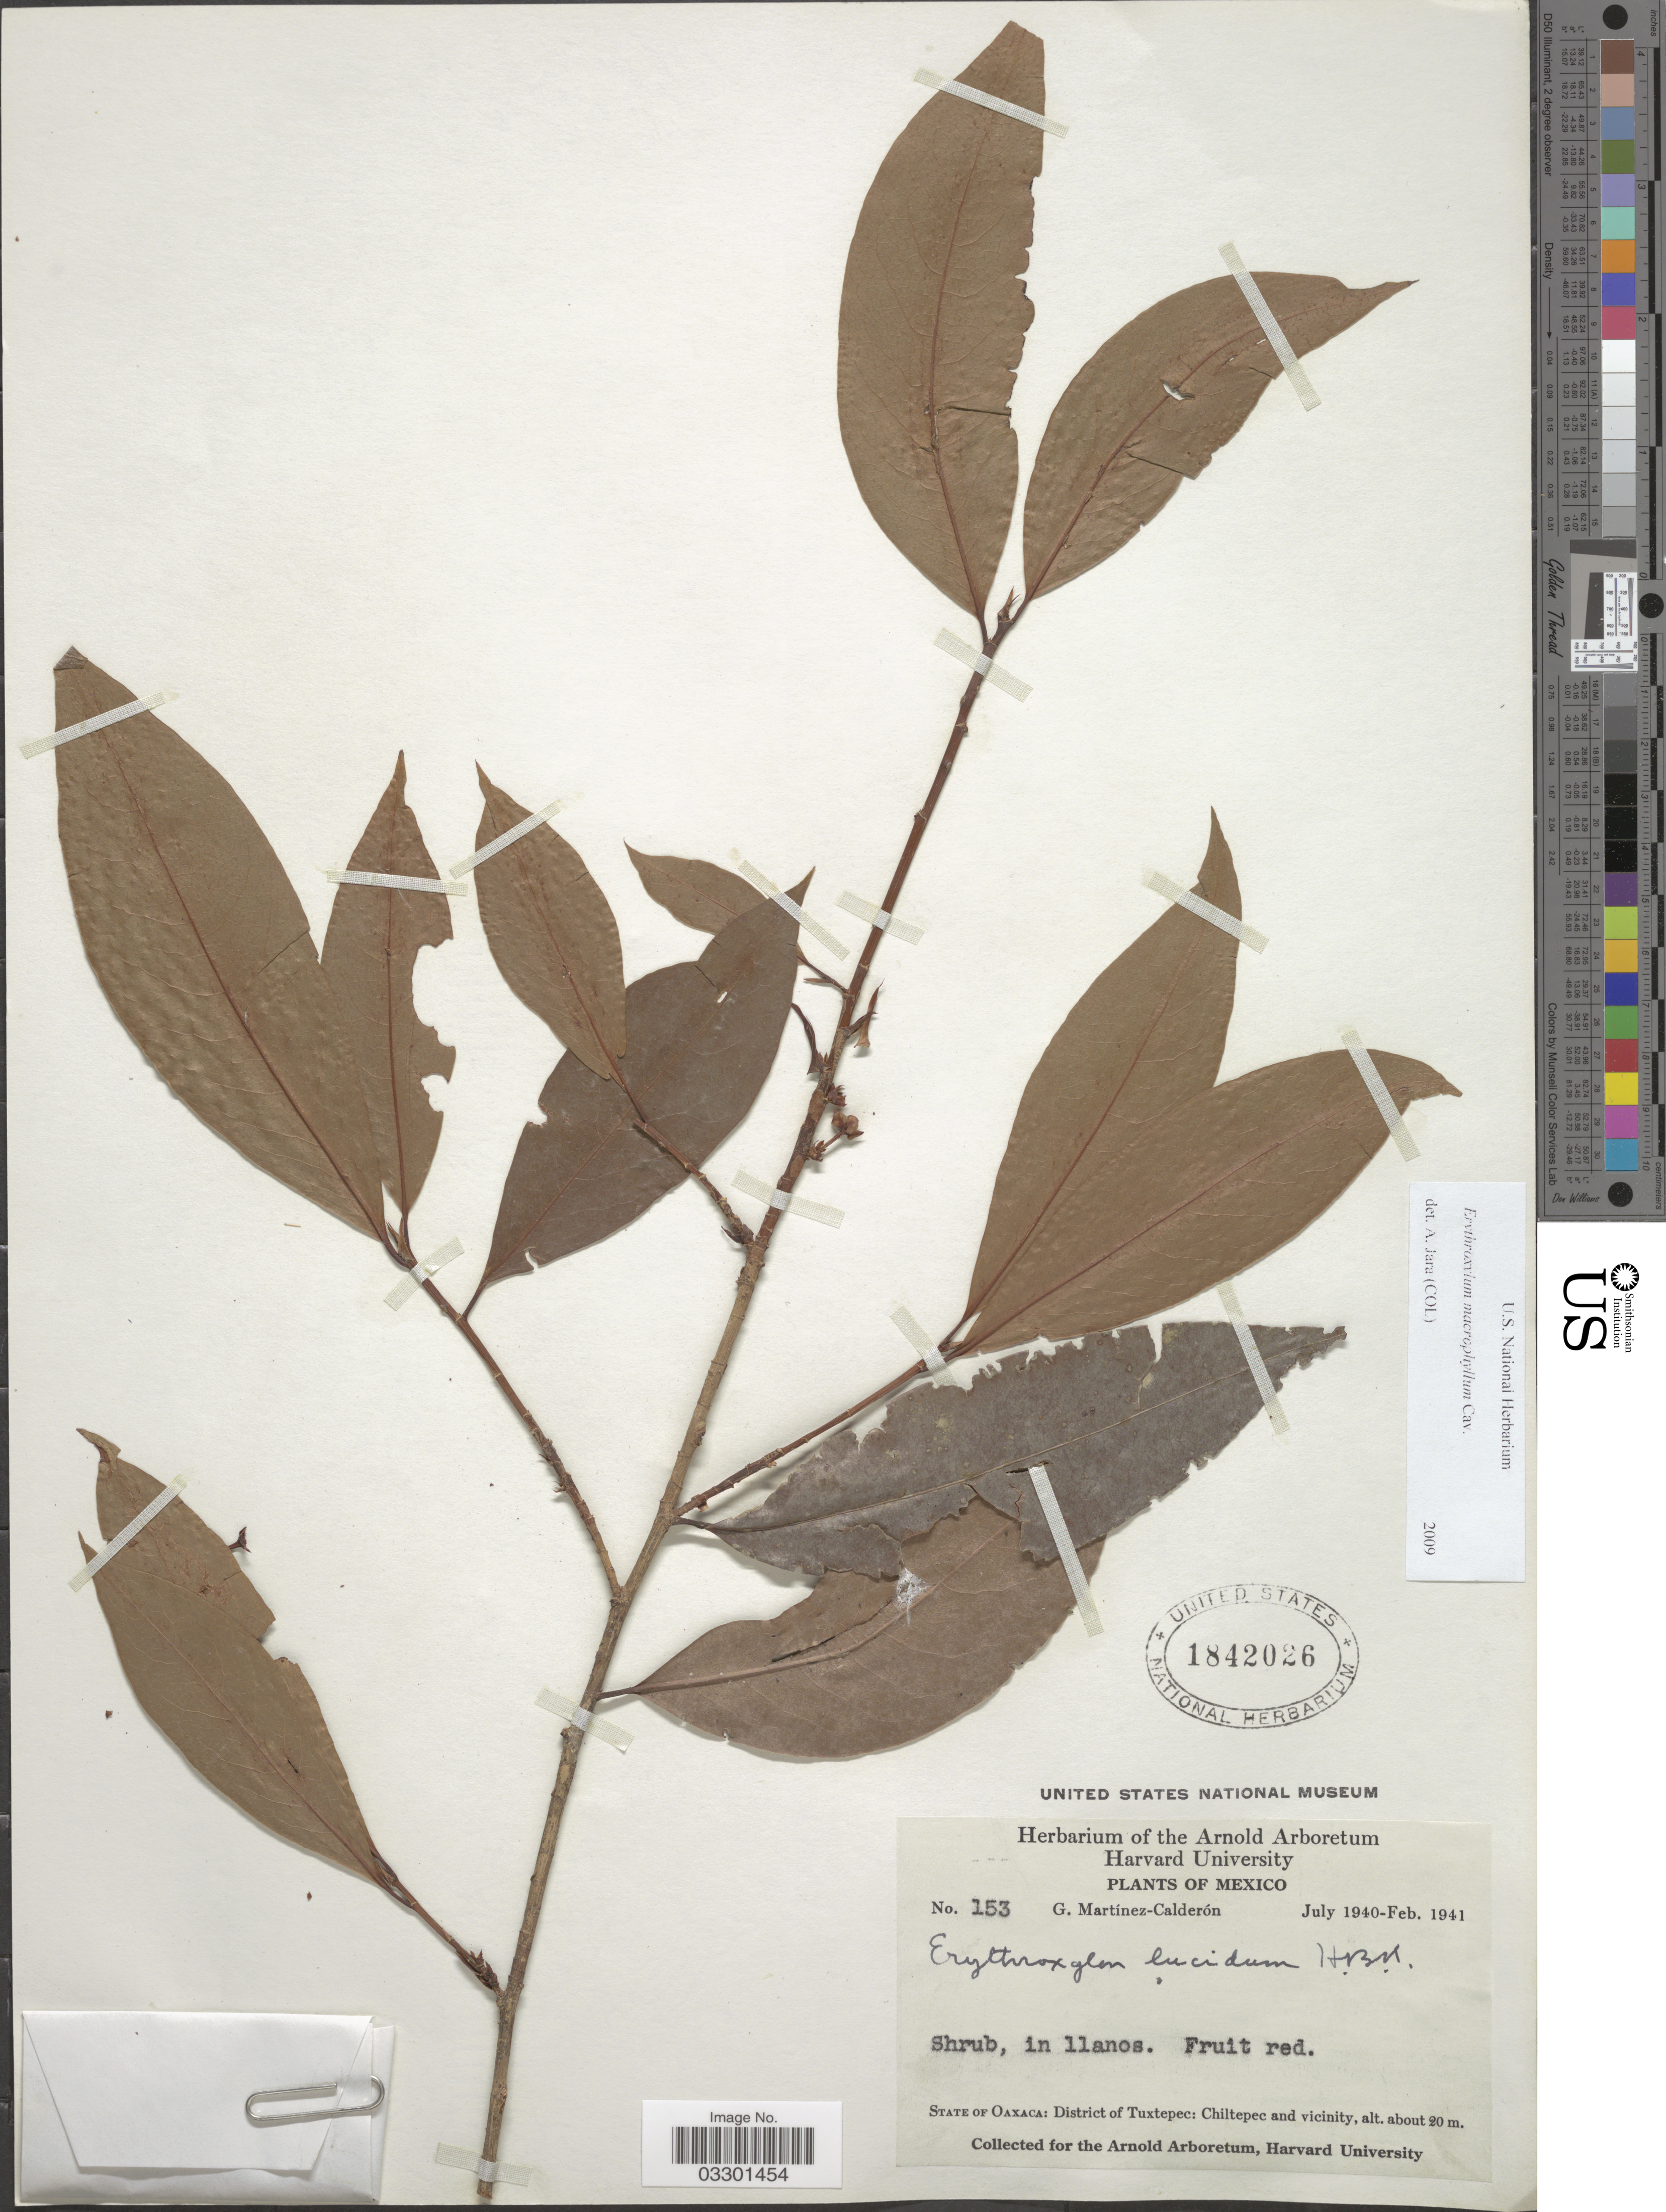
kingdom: Plantae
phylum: Tracheophyta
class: Magnoliopsida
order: Malpighiales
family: Erythroxylaceae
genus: Erythroxylum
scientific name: Erythroxylum macrophyllum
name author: Cav.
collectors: G. Martínez Calderón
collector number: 153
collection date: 1940-07/1941-02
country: Mexico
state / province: Oaxaca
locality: District of Tuxtepec: Chiltepec and vicinity.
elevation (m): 20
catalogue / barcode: US 1842026